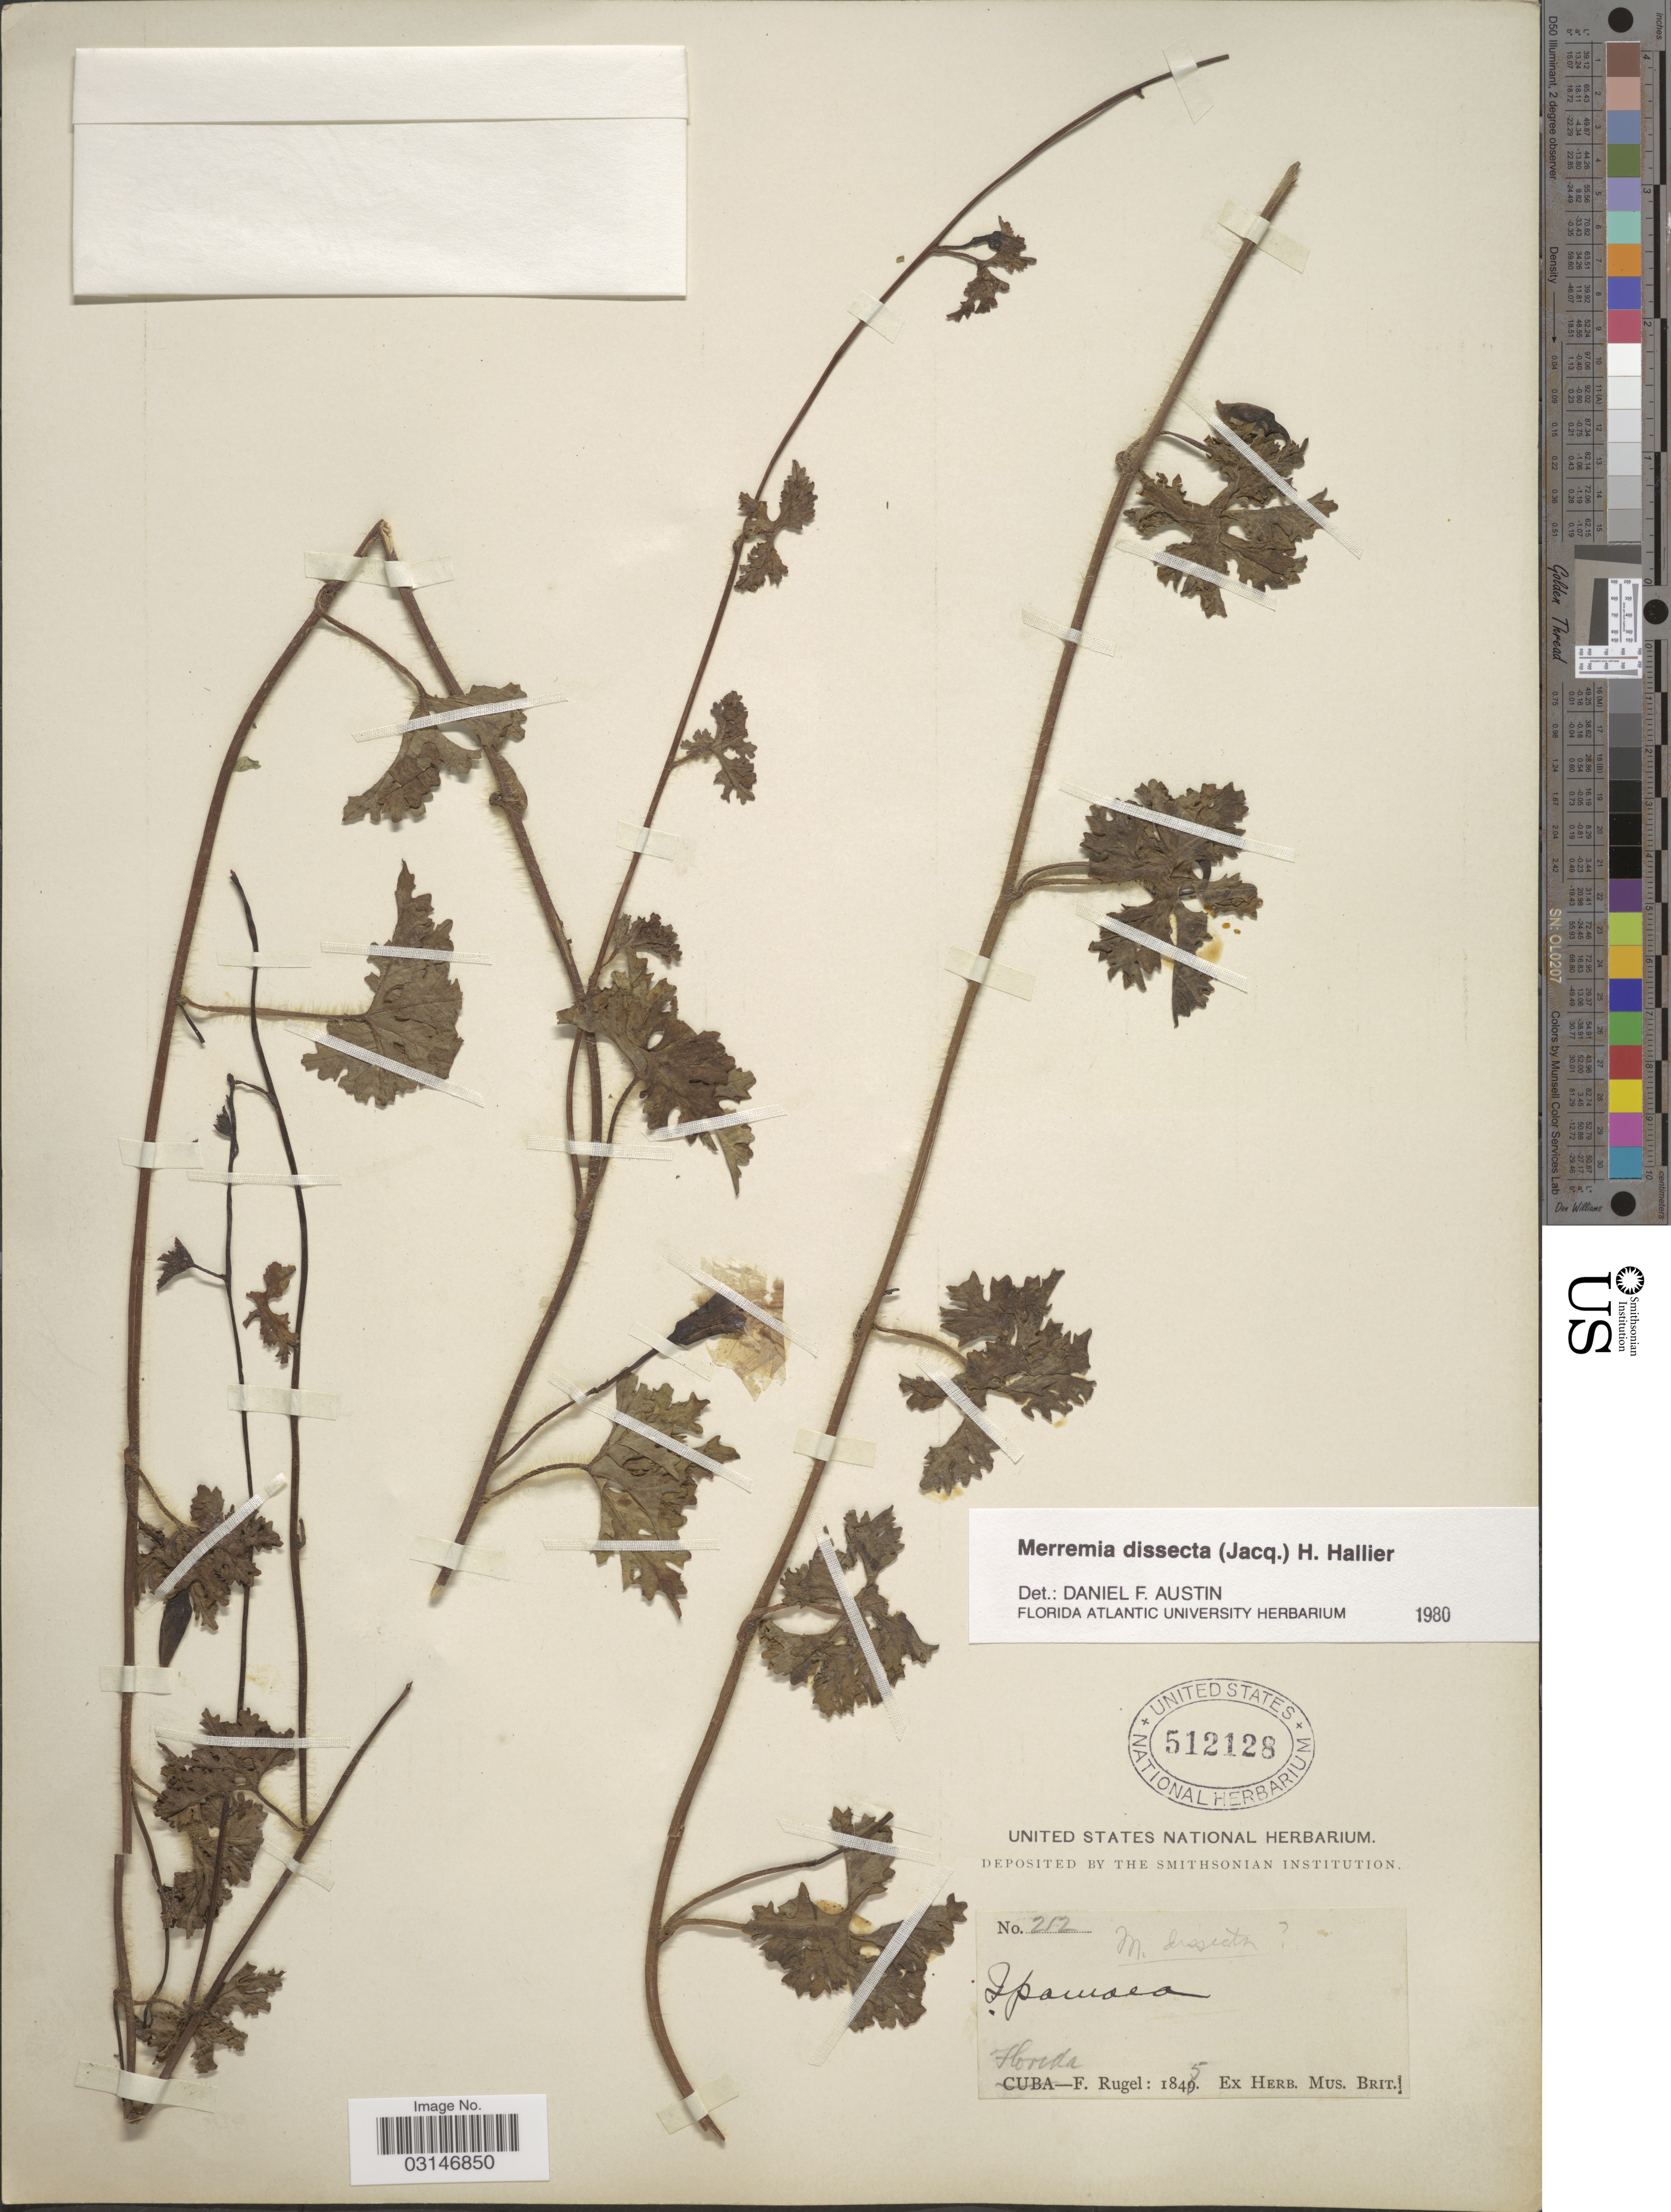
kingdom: Plantae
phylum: Tracheophyta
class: Magnoliopsida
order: Solanales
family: Convolvulaceae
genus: Distimake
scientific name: Distimake dissectus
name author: (Jacq.) A. R. Simões & Staples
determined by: Strong, Mark T., (BOT), Smithsonian Institution - National Museum of Natural History (UNITED STATES)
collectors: F. Rugel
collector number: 212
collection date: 1845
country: United States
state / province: Florida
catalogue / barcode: US 512128